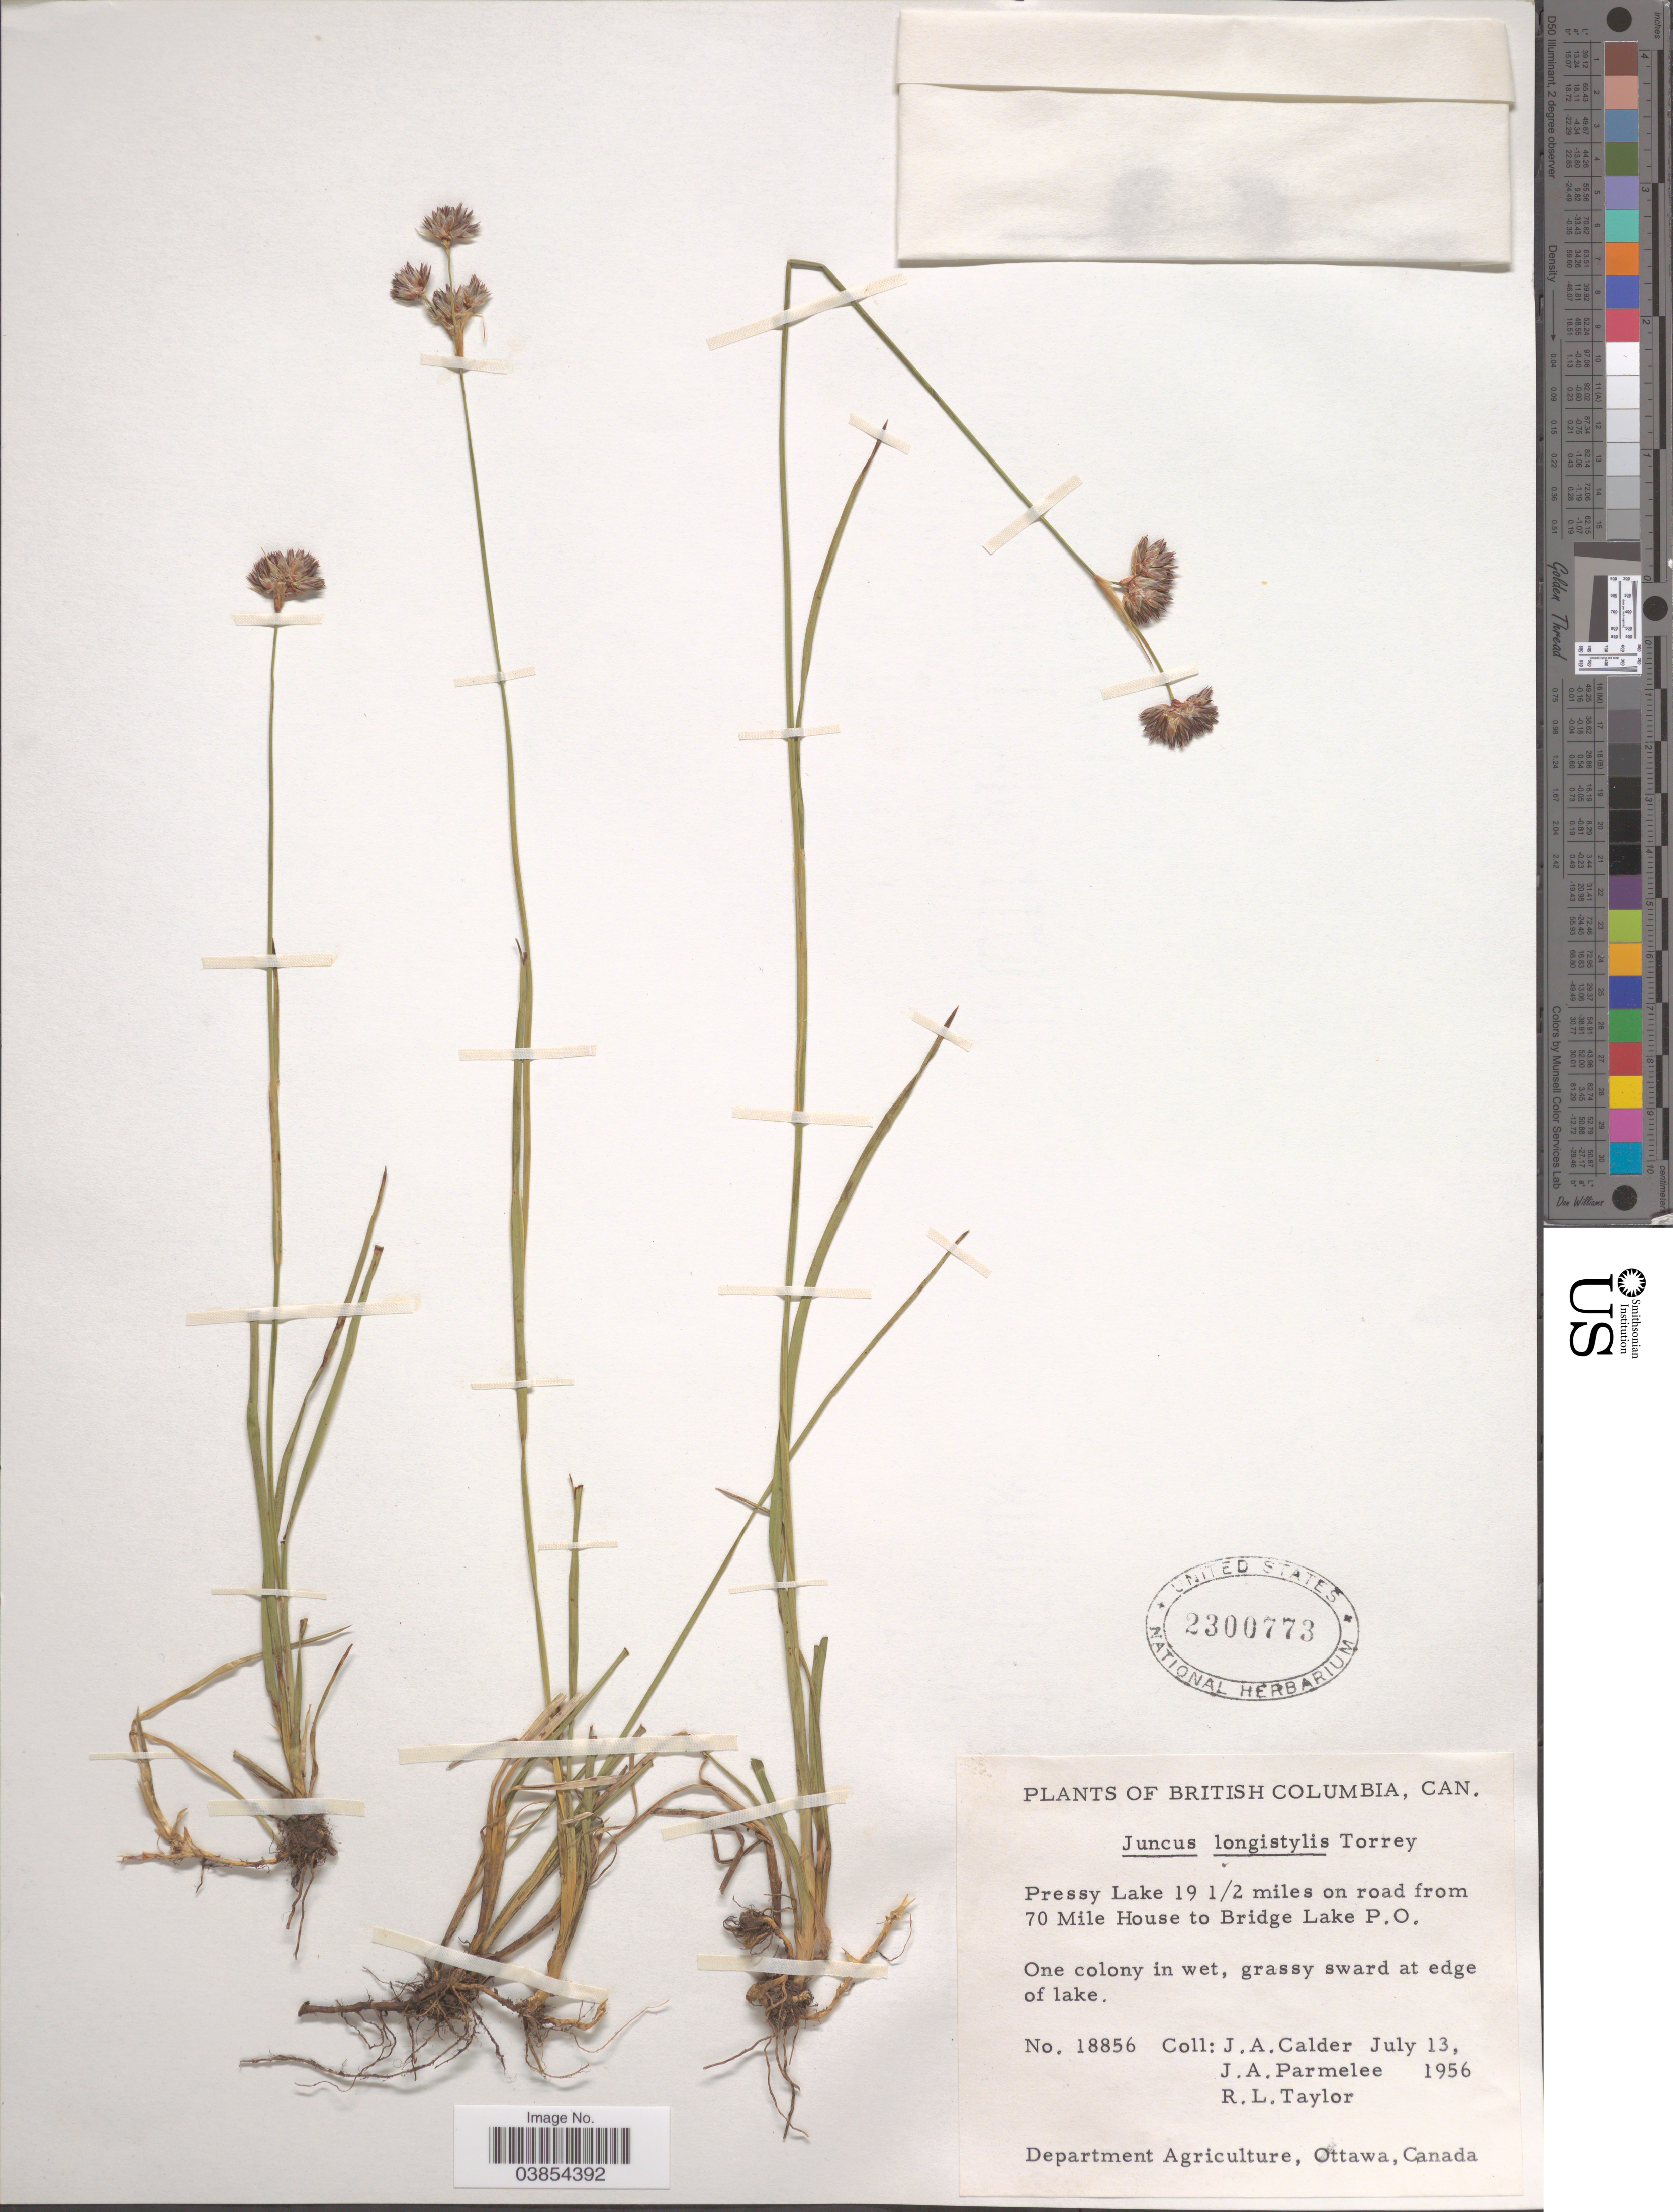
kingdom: Plantae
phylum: Tracheophyta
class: Liliopsida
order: Poales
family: Juncaceae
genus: Juncus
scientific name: Juncus longistylis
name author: Torr.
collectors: J. A. Calder, J. A. Parmelee & R. Taylor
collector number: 18856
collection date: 1956-07-13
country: Canada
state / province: British Columbia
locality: Pressy Lake 19 ½ miles on road from 70 Mile House to Bridge Lake P. O.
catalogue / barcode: US 2300773